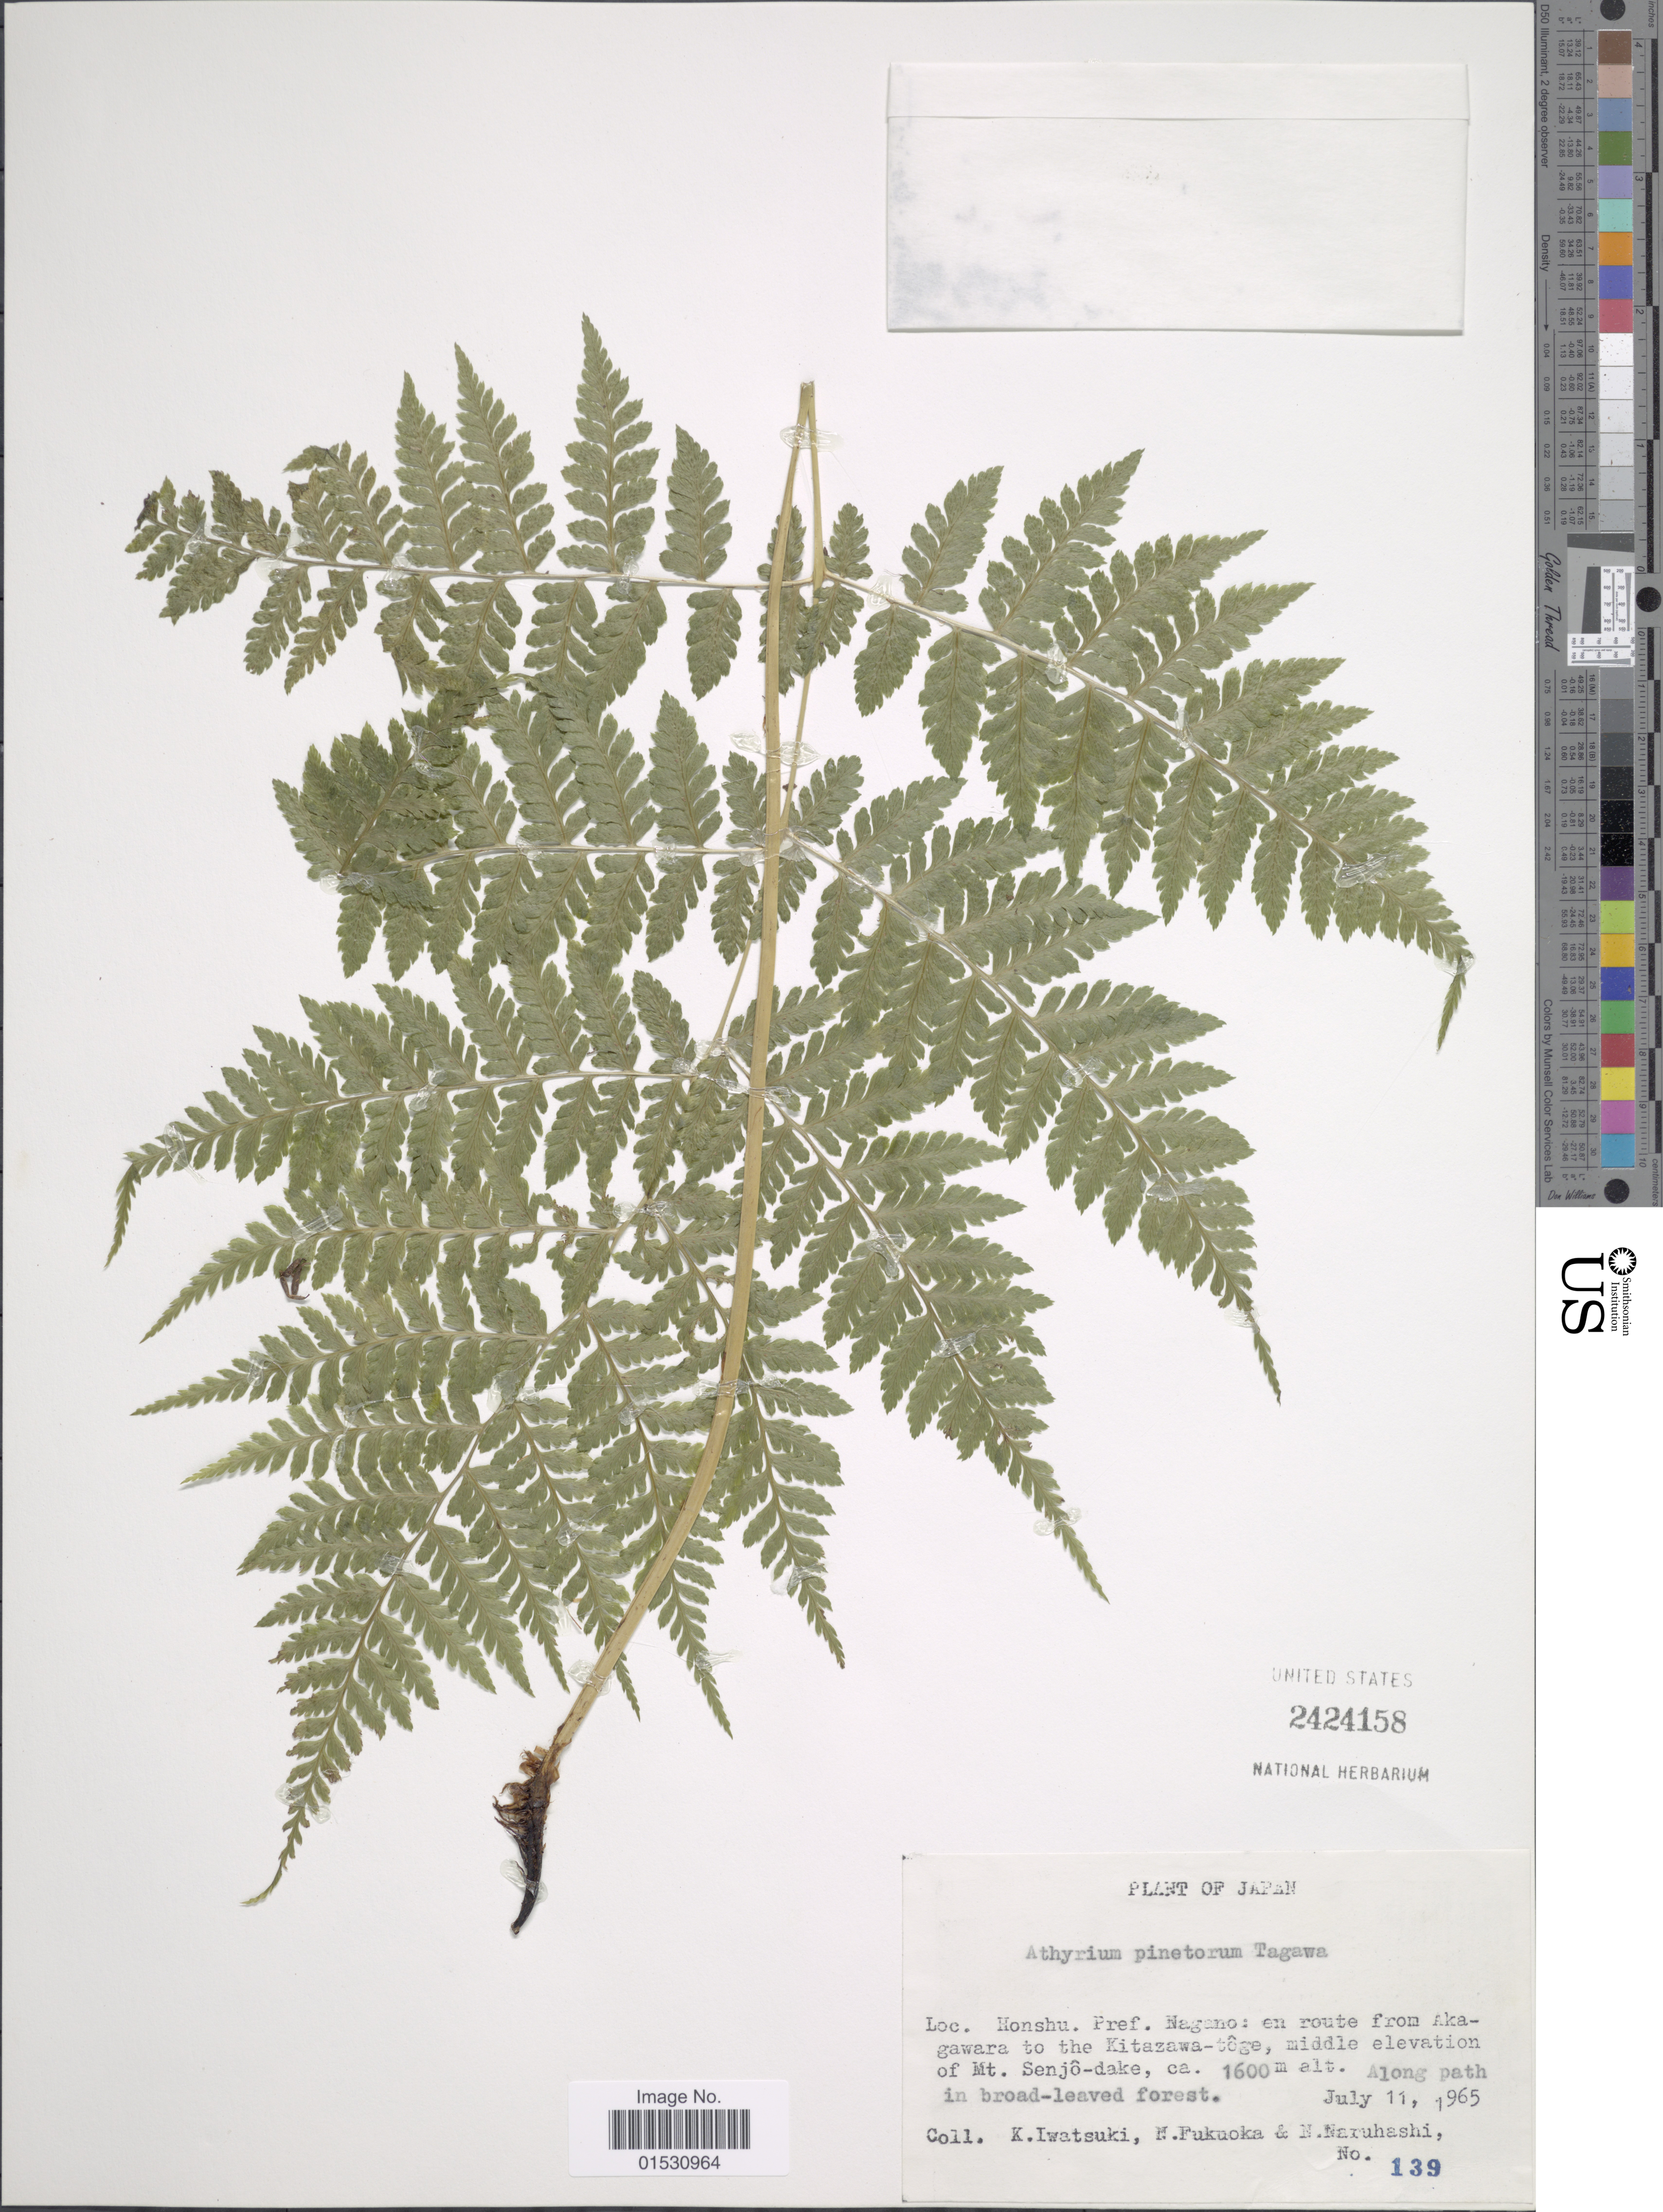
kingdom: Plantae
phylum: Tracheophyta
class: Polypodiopsida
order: Polypodiales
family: Athyriaceae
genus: Athyrium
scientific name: Athyrium pinetorum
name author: Tagawa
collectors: K. Iwatsuki, N. Fukuoka & N. Naruhashi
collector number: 139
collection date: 1965-07-11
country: Japan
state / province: Nagano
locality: Honshu. Pref. Nagano: en route from Akagawara to the Kitazawa-toge, middle elevation of Mt. Senjo-dake. Along path.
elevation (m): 1600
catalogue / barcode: US 2424158